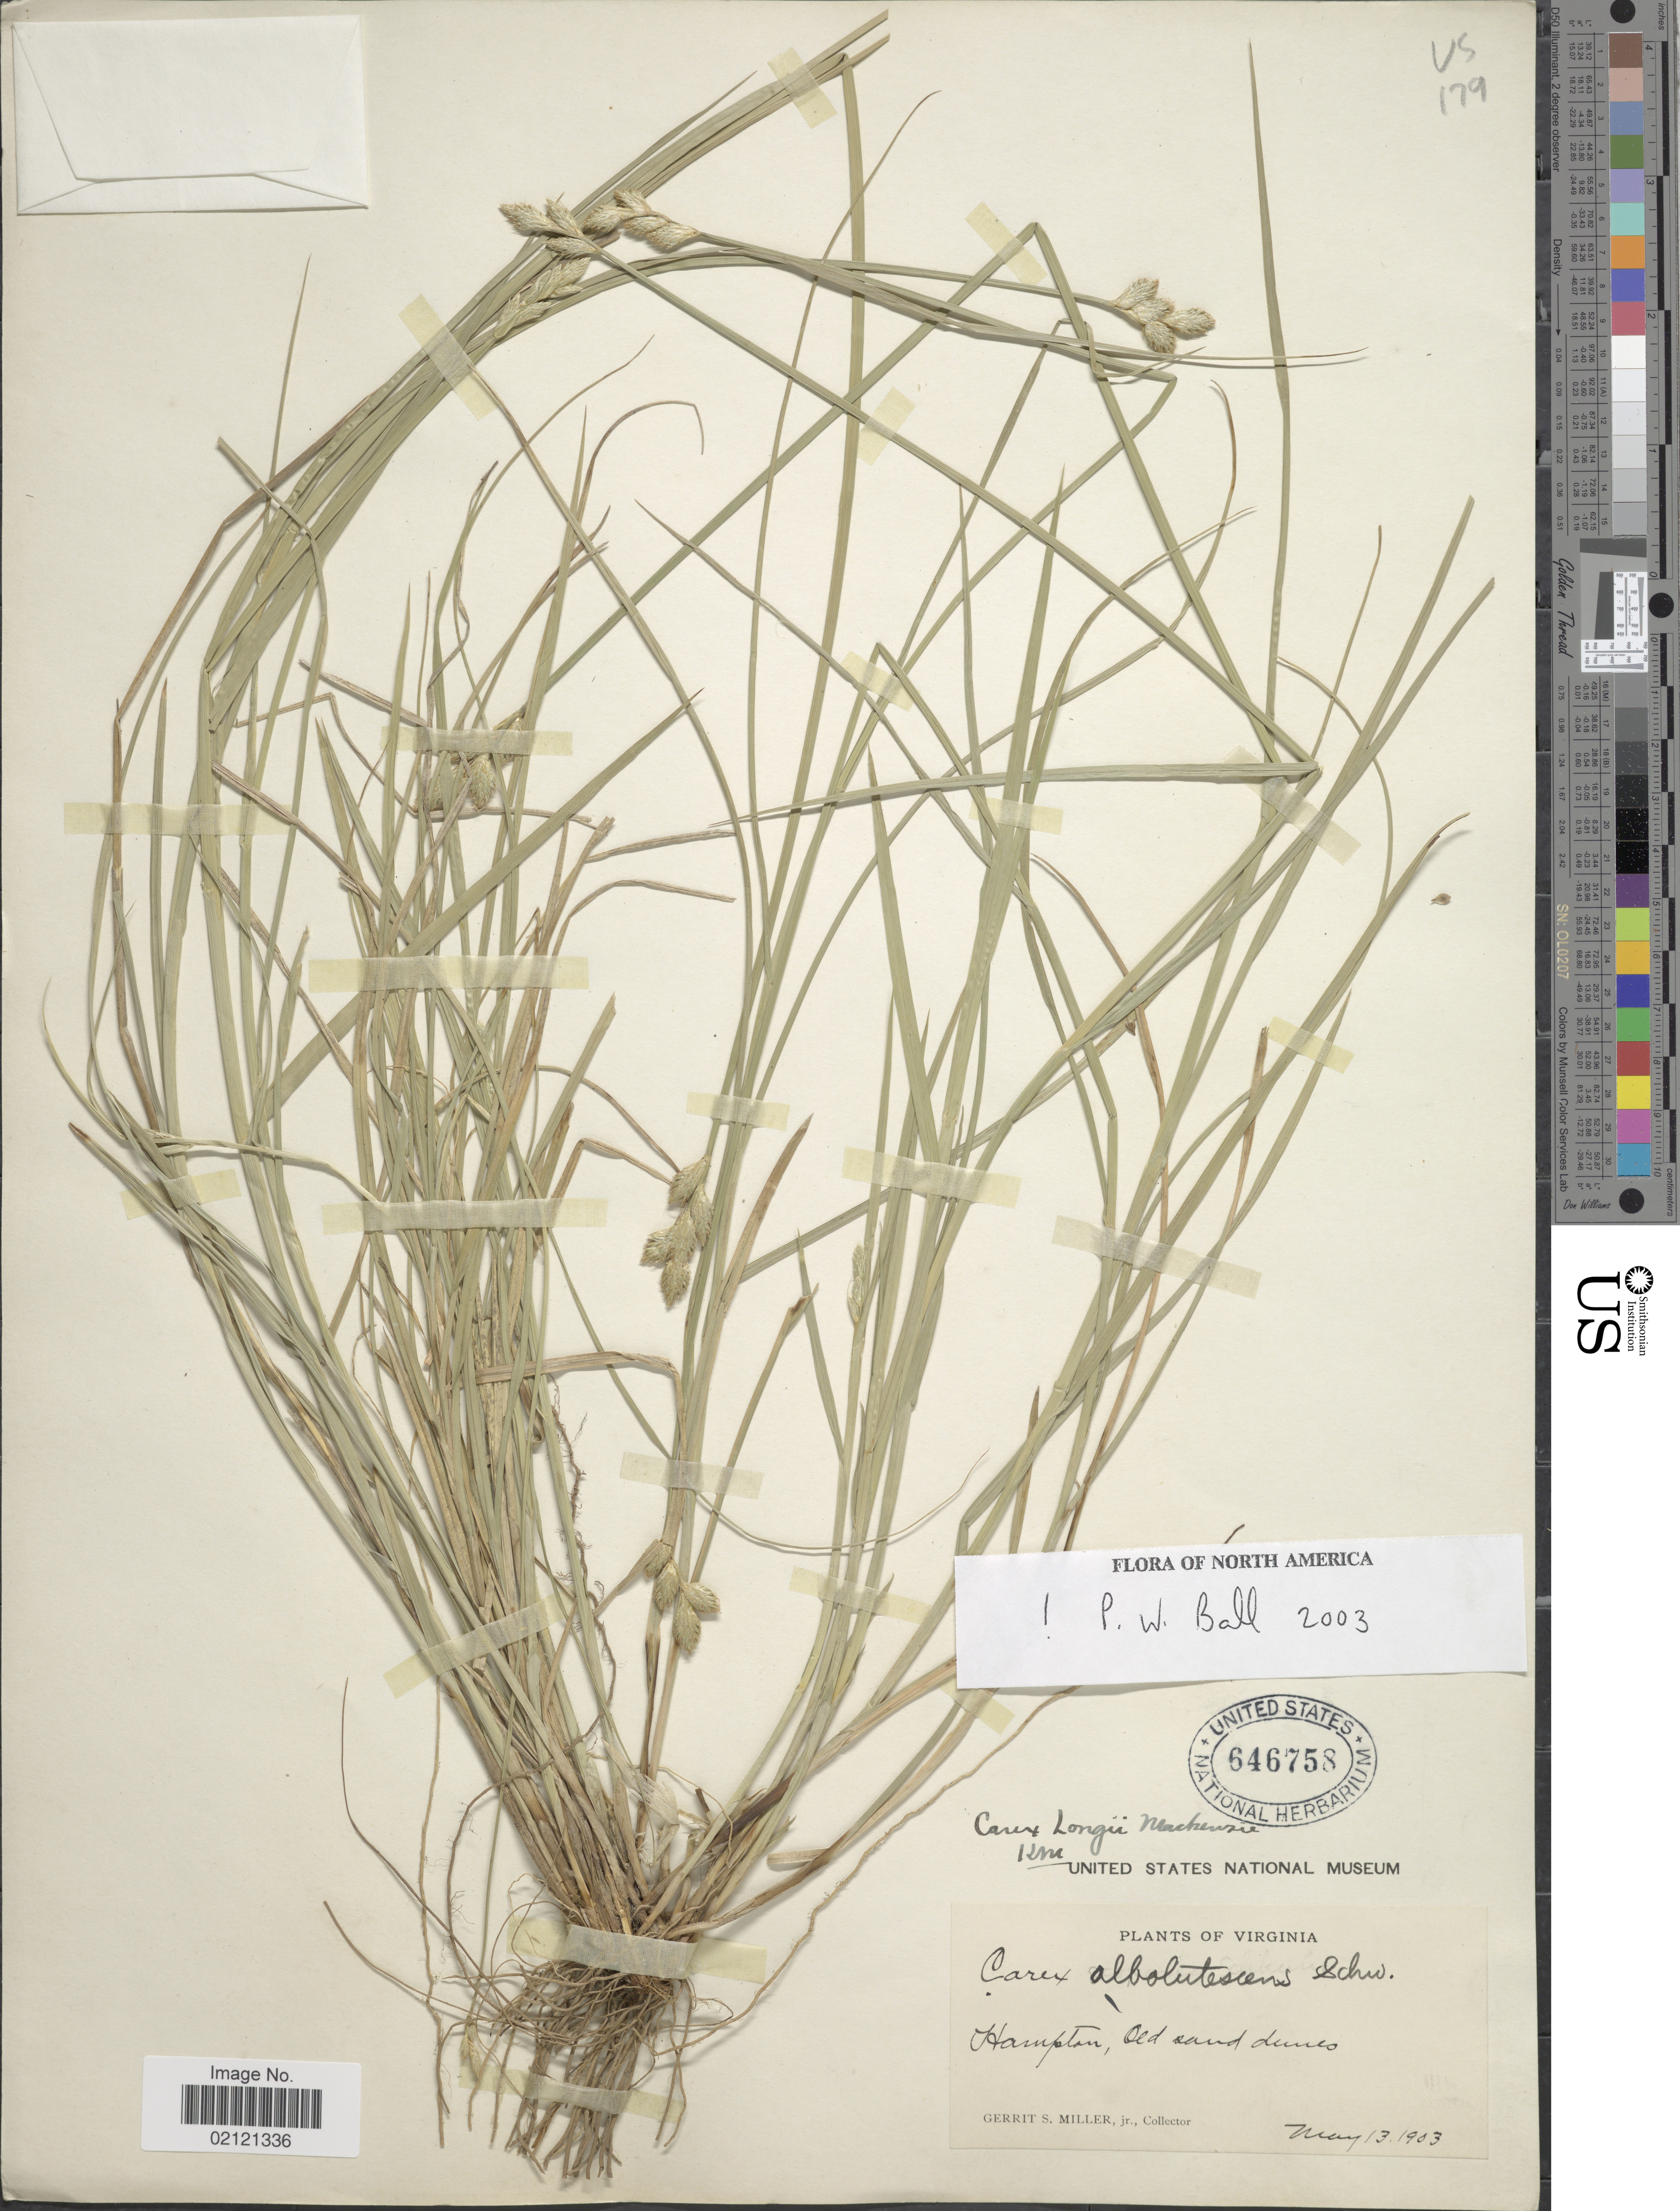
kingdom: Plantae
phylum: Tracheophyta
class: Liliopsida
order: Poales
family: Cyperaceae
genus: Carex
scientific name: Carex longii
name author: Mack.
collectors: G. S. Miller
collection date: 1903-05-13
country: United States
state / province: Virginia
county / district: City of Hampton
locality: Hampton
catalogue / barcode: US 646758